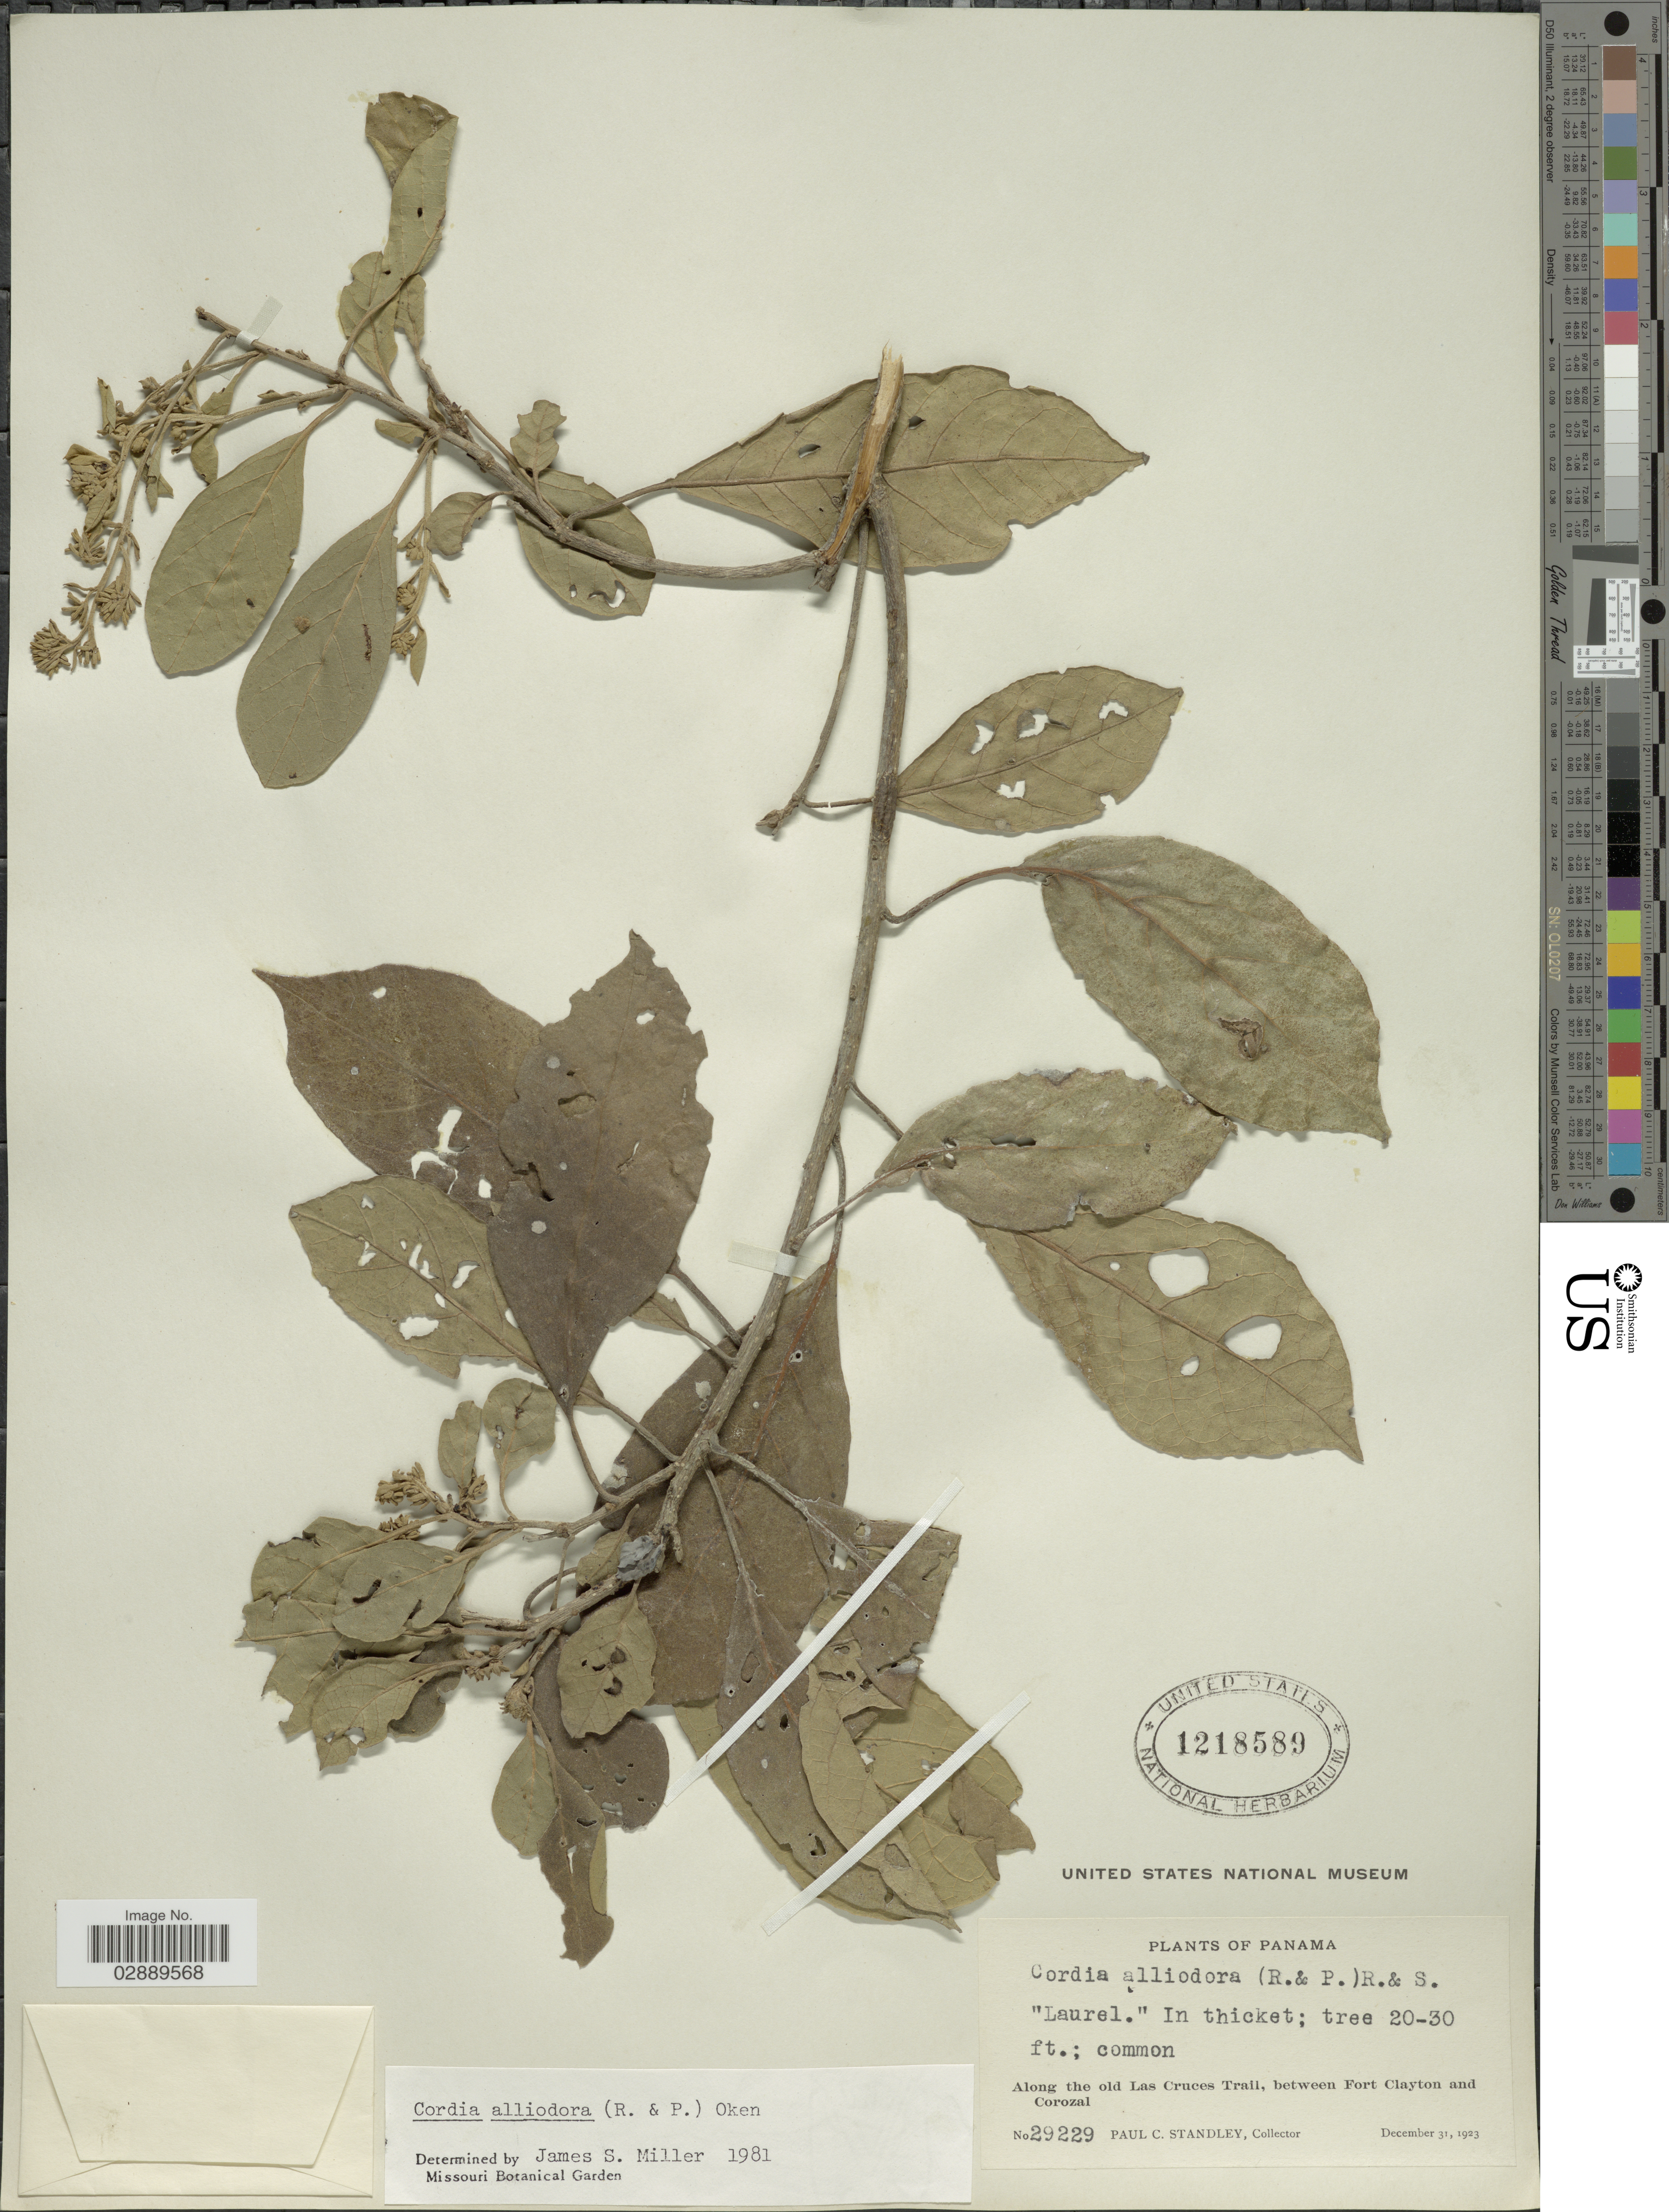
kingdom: Plantae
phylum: Tracheophyta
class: Magnoliopsida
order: Boraginales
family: Cordiaceae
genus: Cordia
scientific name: Cordia alliodora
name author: (Ruiz & Pav.) Oken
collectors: P. C. Standley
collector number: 29229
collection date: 1923-12-31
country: Panama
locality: Along the old Las Cruces Trail, between Fort Clayton and Corozal.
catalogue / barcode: US 1218589